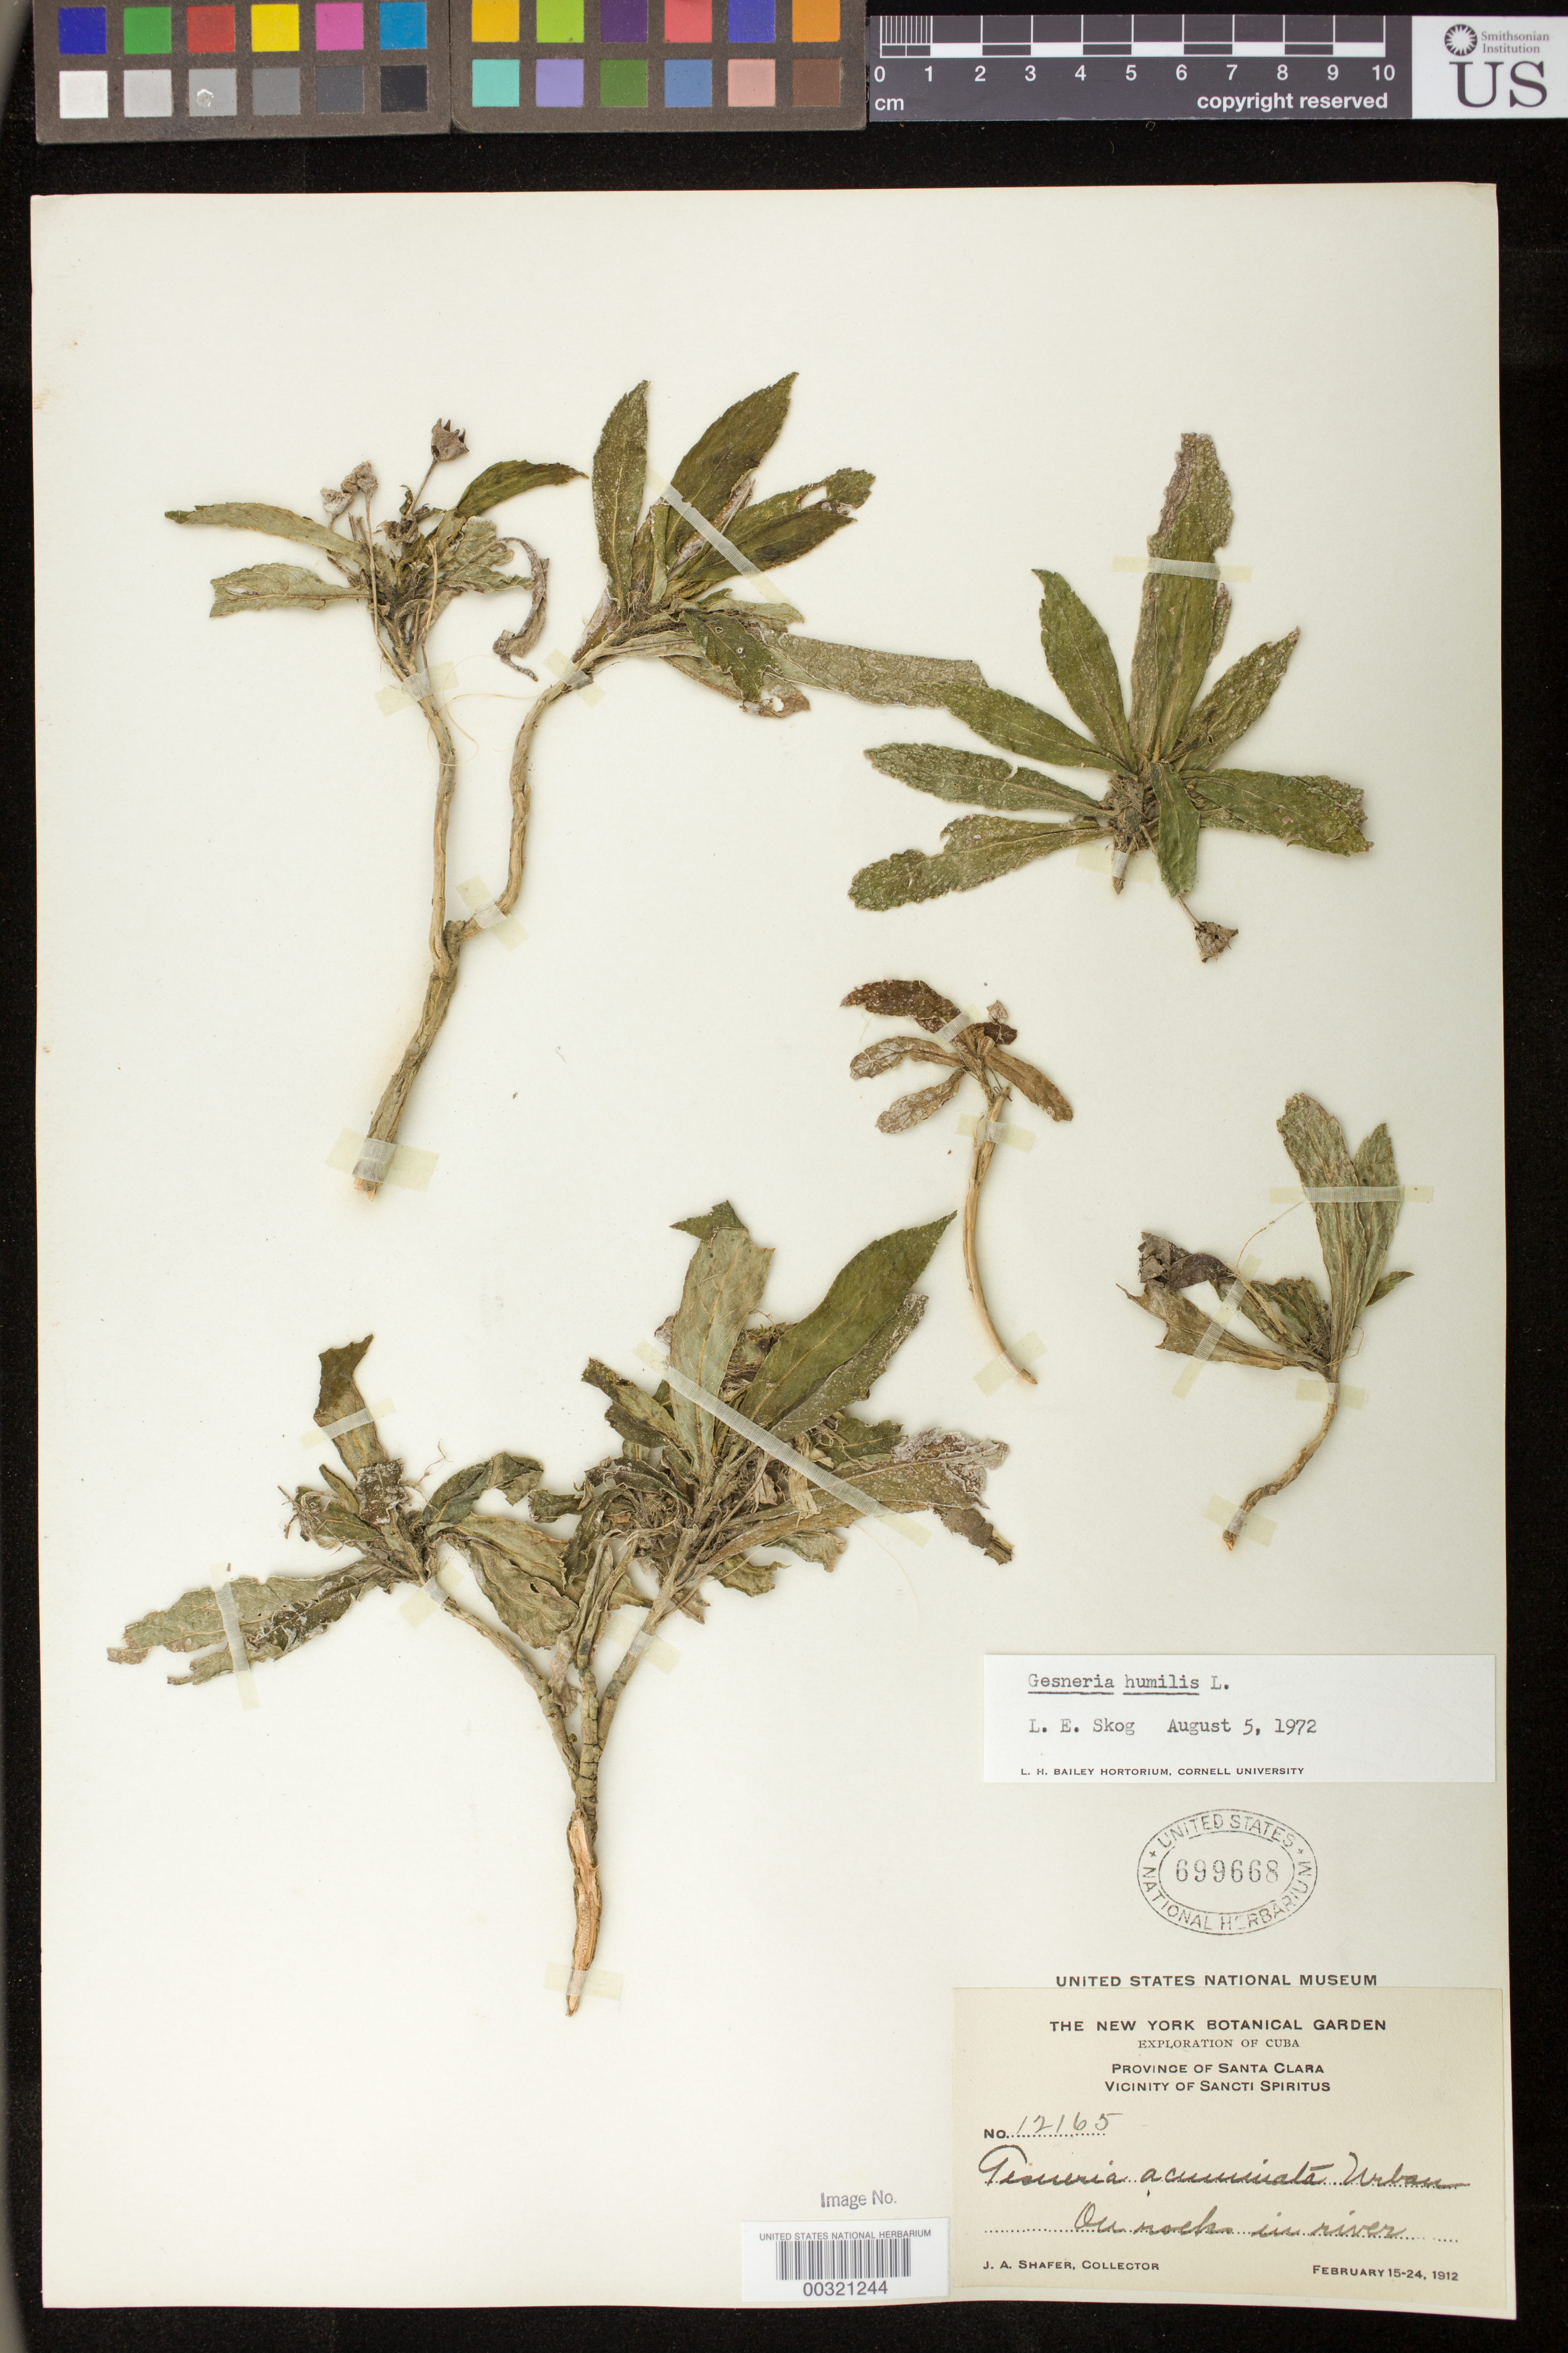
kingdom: Plantae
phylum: Tracheophyta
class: Magnoliopsida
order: Lamiales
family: Gesneriaceae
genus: Gesneria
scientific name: Gesneria humilis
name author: L.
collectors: J. A. Shafer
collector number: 12165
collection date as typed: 15-24 Feb 1912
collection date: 1912-02-15/1912-02-24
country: Cuba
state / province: Las Villas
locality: Vicinity of Sancti Spiritus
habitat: On rocks in river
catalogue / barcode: US 699668